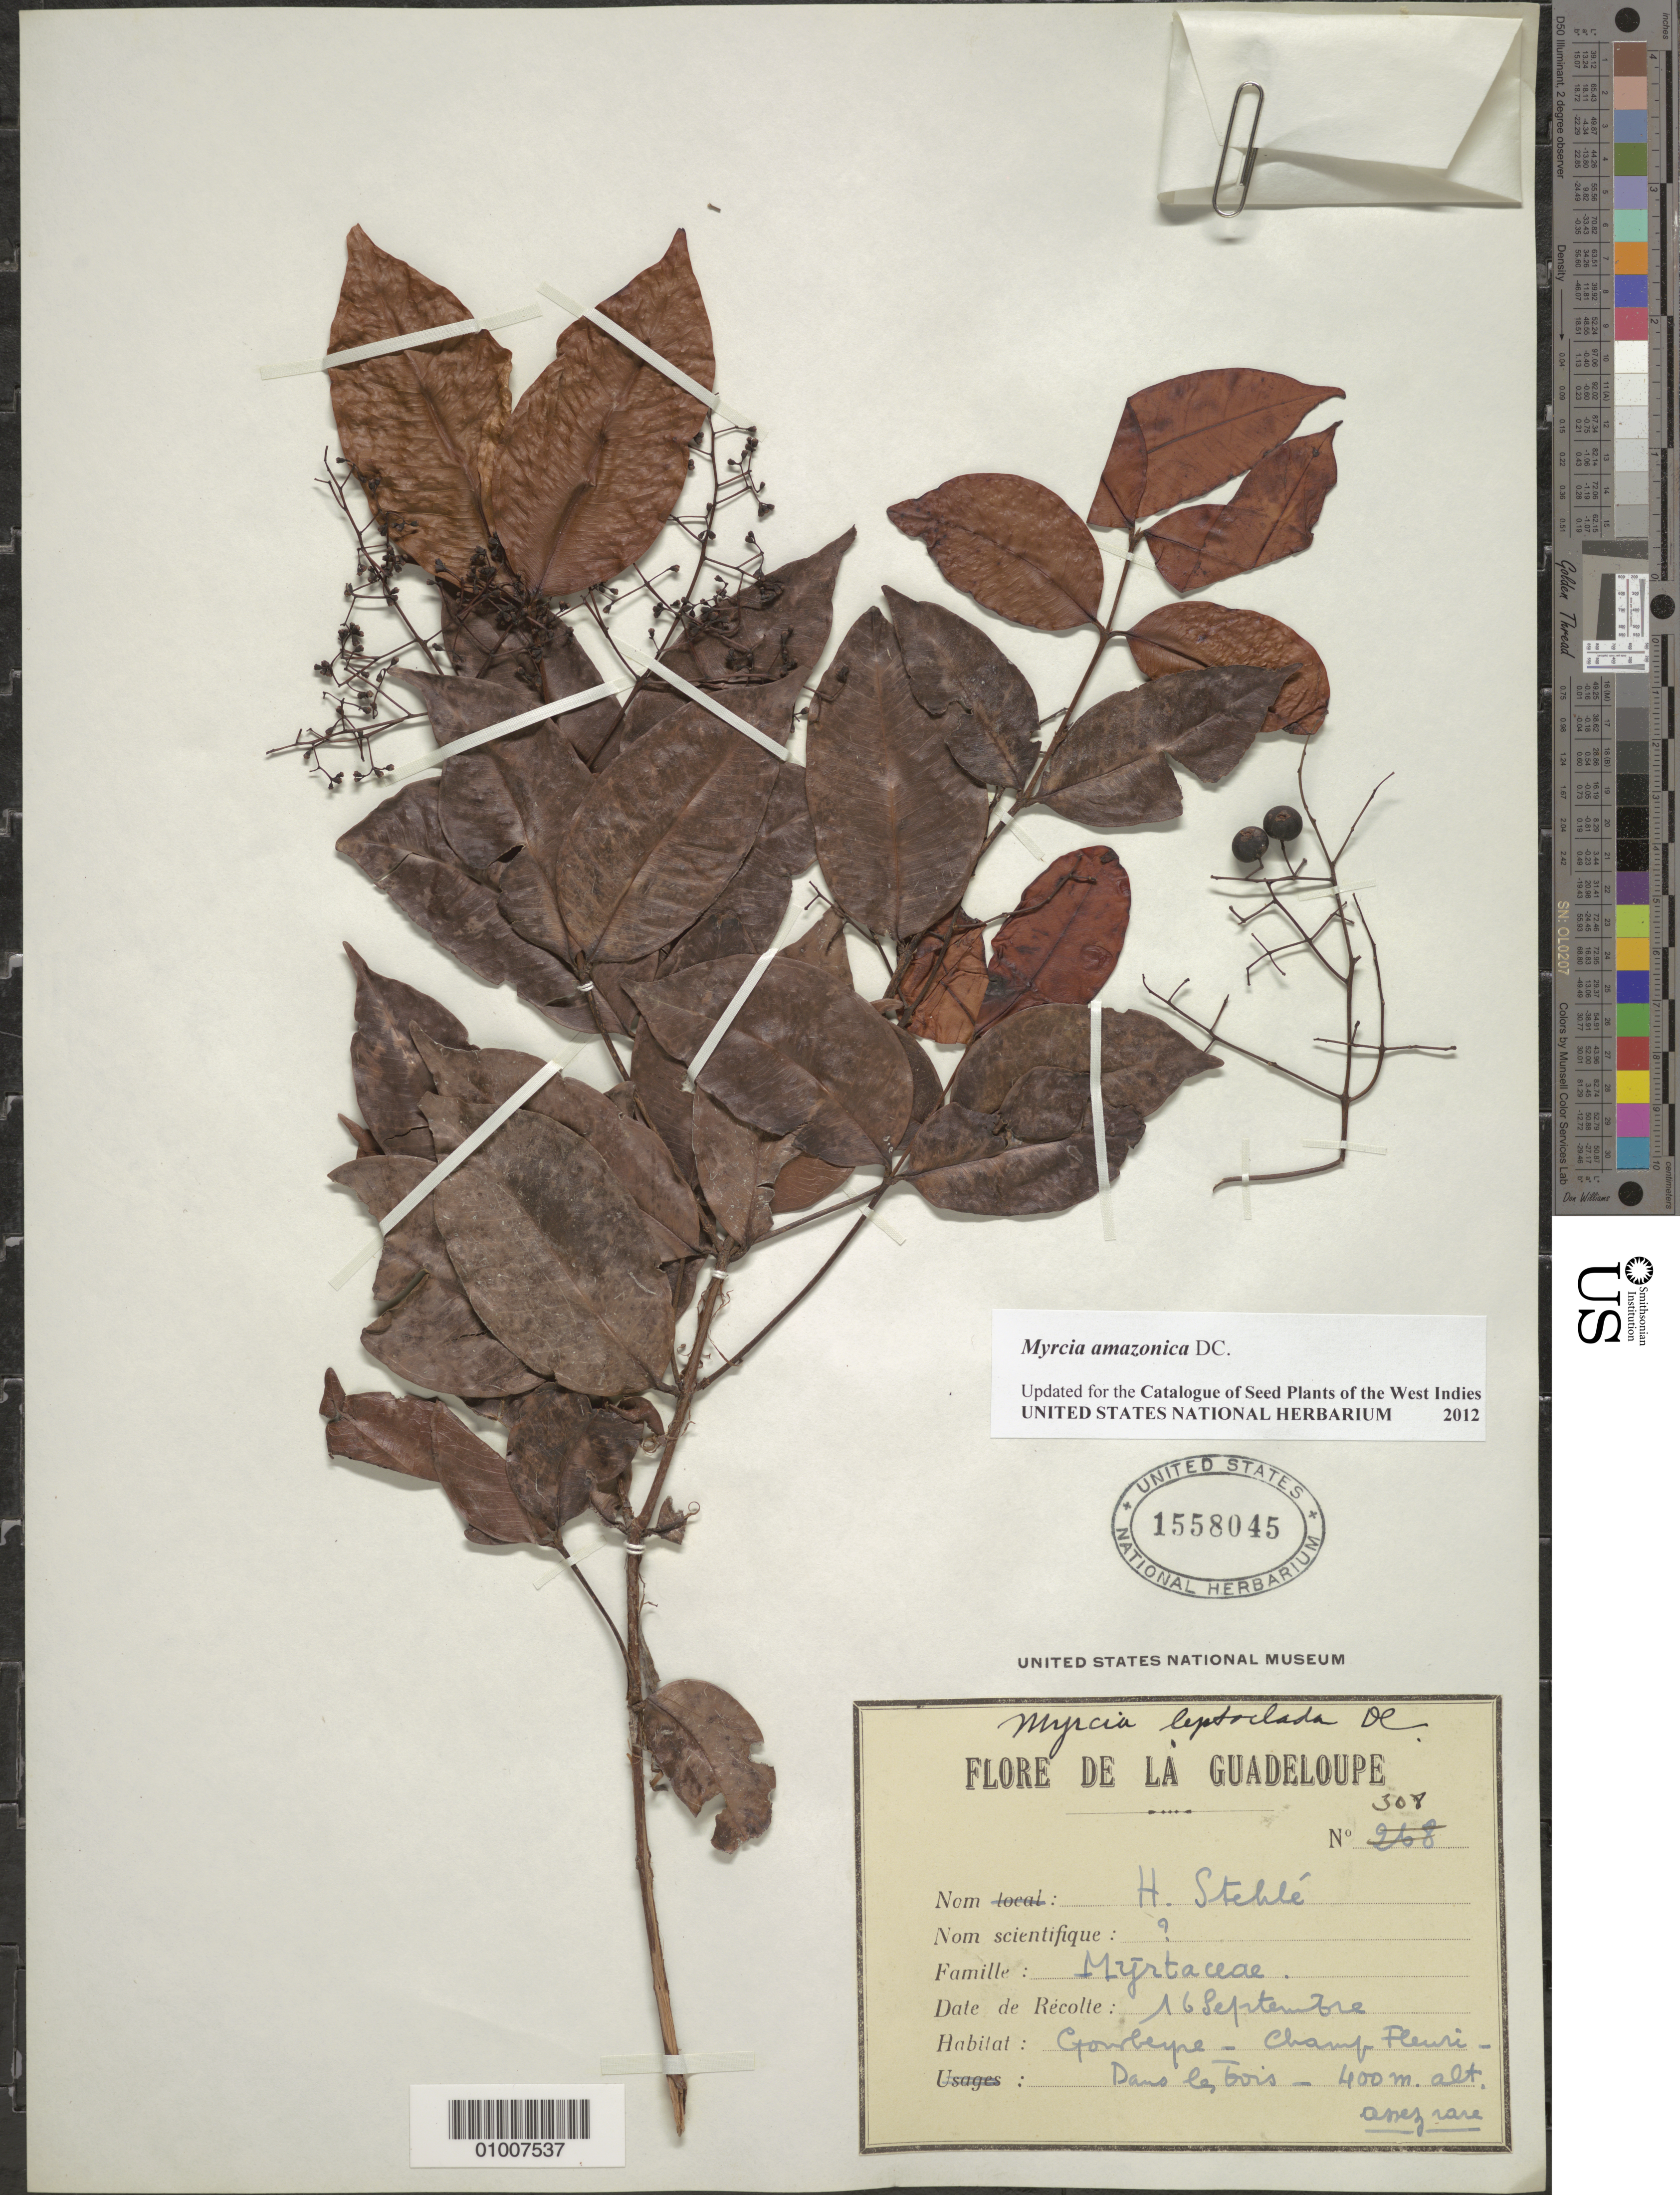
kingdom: Plantae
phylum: Tracheophyta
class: Magnoliopsida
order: Myrtales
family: Myrtaceae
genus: Myrcia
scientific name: Myrcia amazonica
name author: DC.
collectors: H. Stehlé & M. Stehlé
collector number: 308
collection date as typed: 16 Sep 1935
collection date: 1935-09-16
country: Guadeloupe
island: Basse Terre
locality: Chamb Fleuri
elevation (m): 400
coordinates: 0 N, 0 E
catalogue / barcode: US 1558045